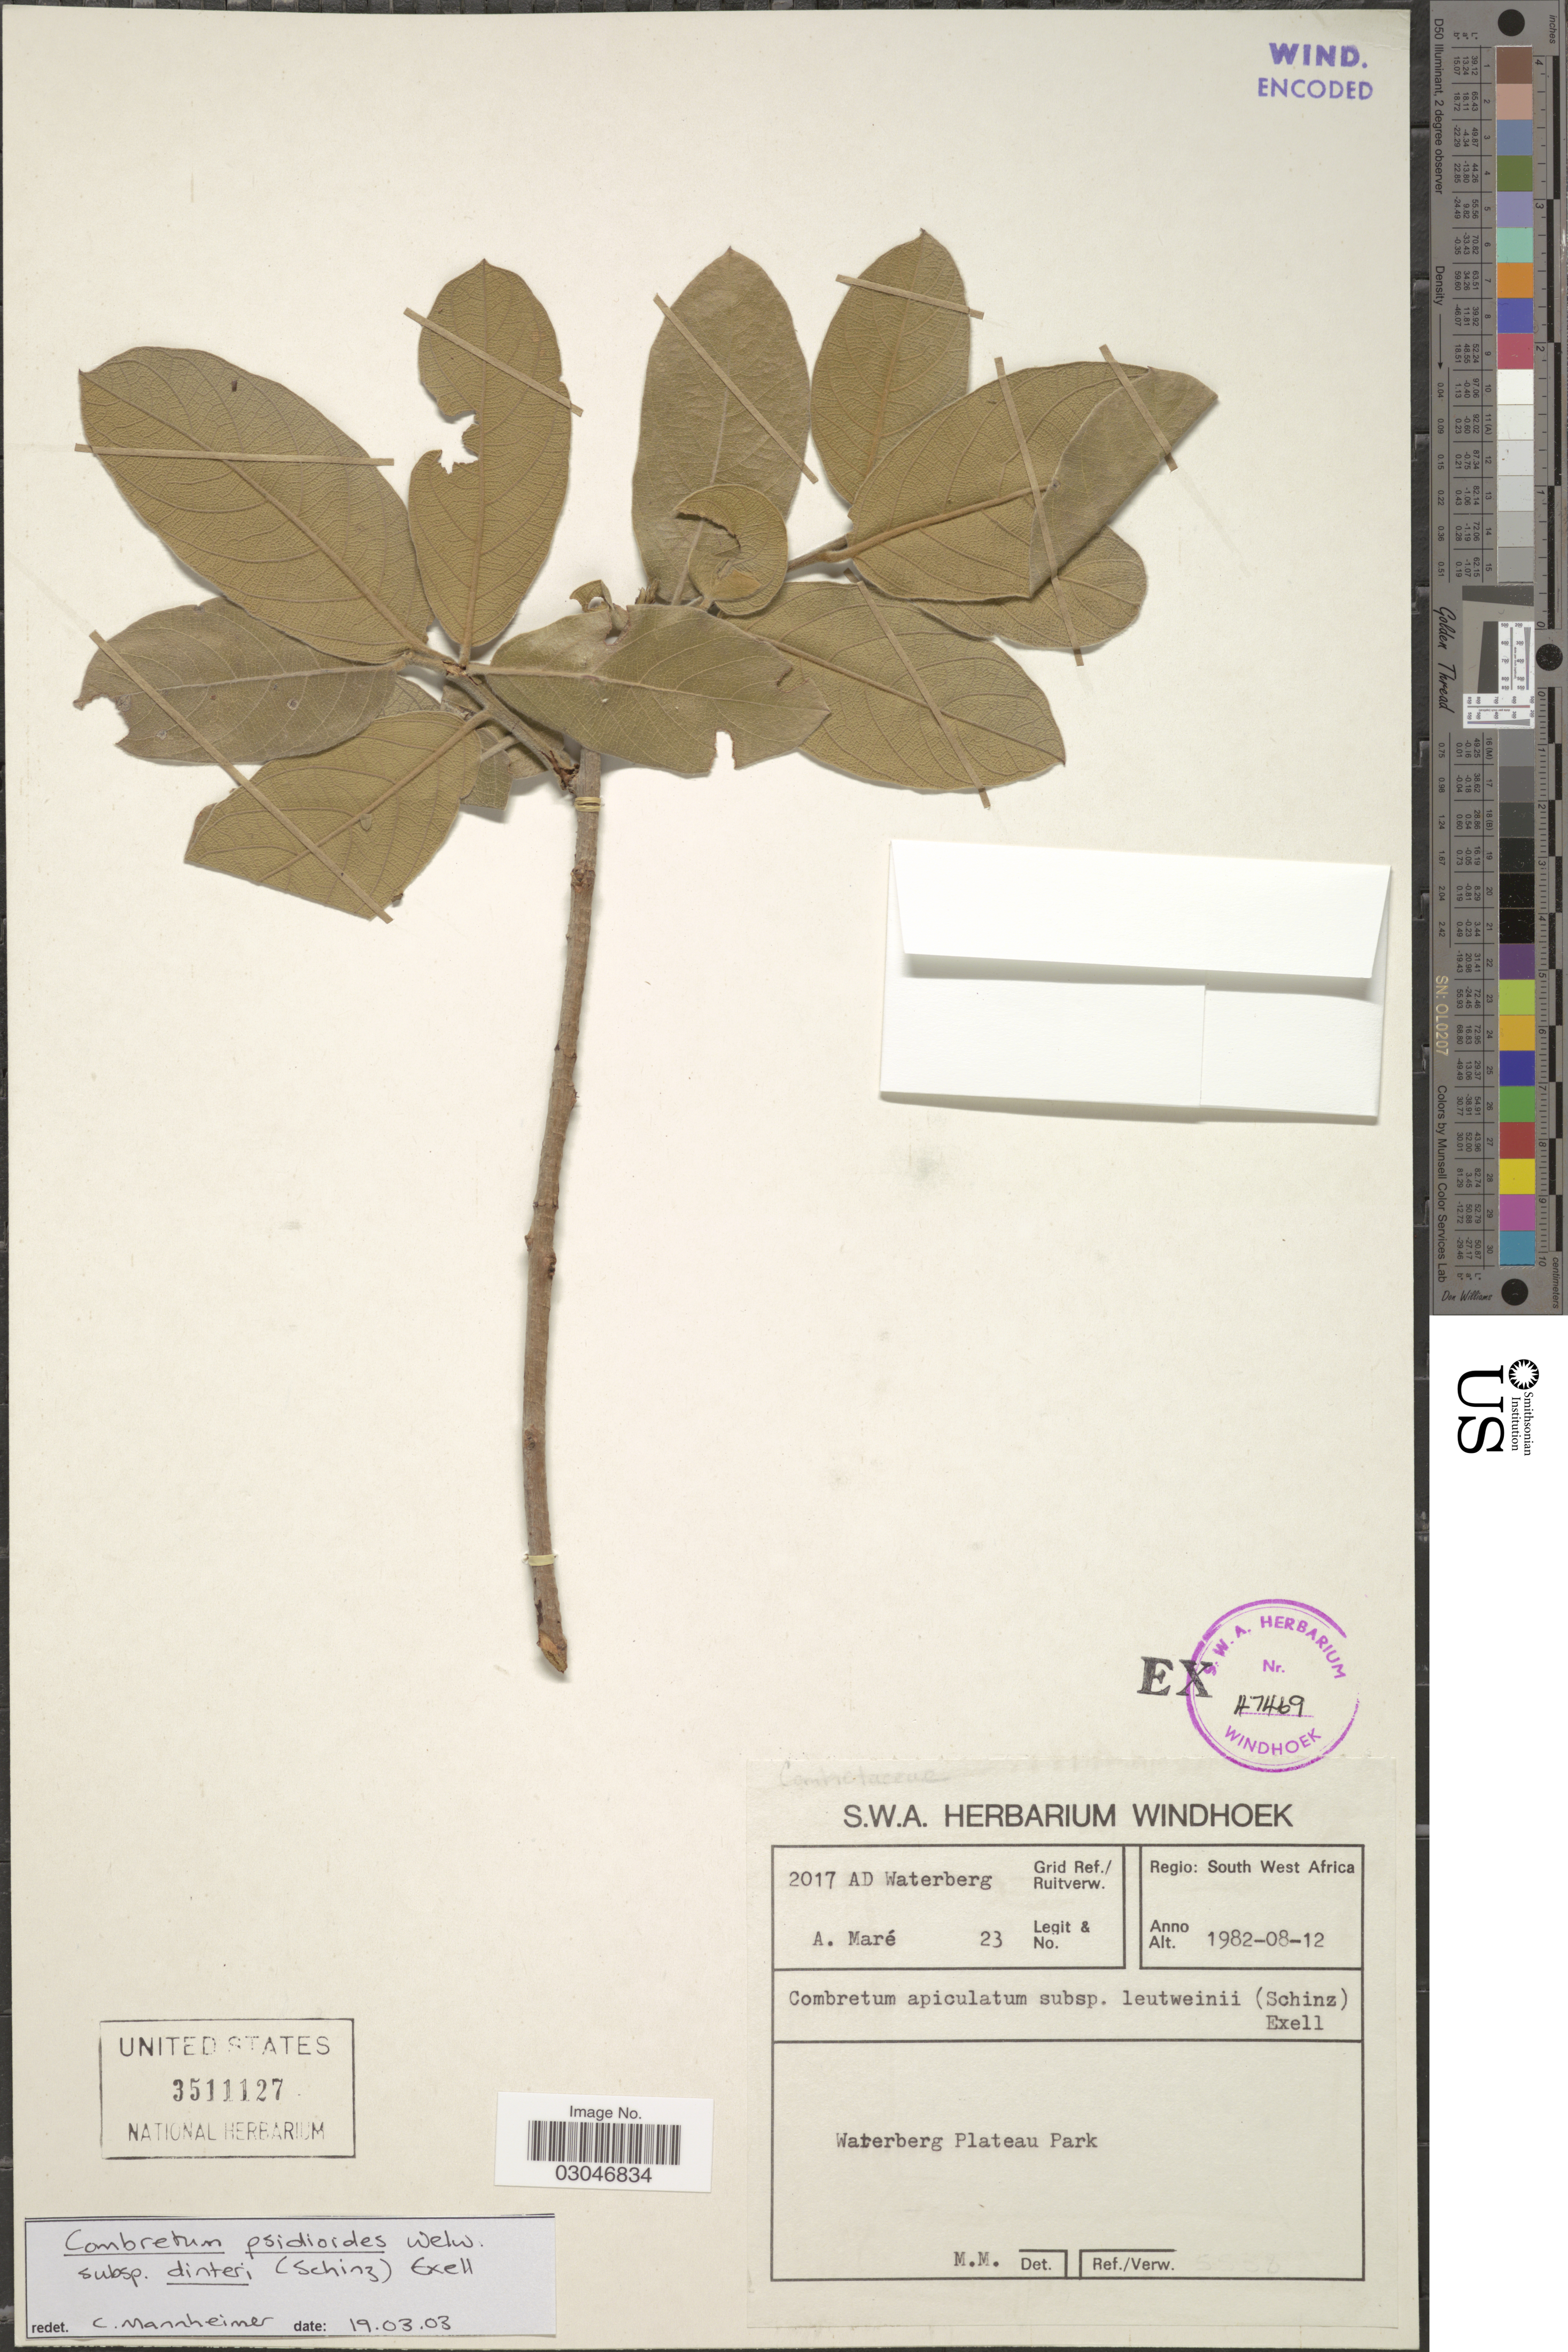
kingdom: Plantae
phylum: Tracheophyta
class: Magnoliopsida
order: Myrtales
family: Combretaceae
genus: Combretum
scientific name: Combretum psidioides subsp. dinteri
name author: (Schinz et al.) Exell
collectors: A. Maré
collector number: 23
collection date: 1982-08-12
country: Namibia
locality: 2017 AD Waterberg Grid Ref./ Ruitverw. Regio: South West Africa. Waterberg Plateau Park.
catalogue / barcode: US 3511127